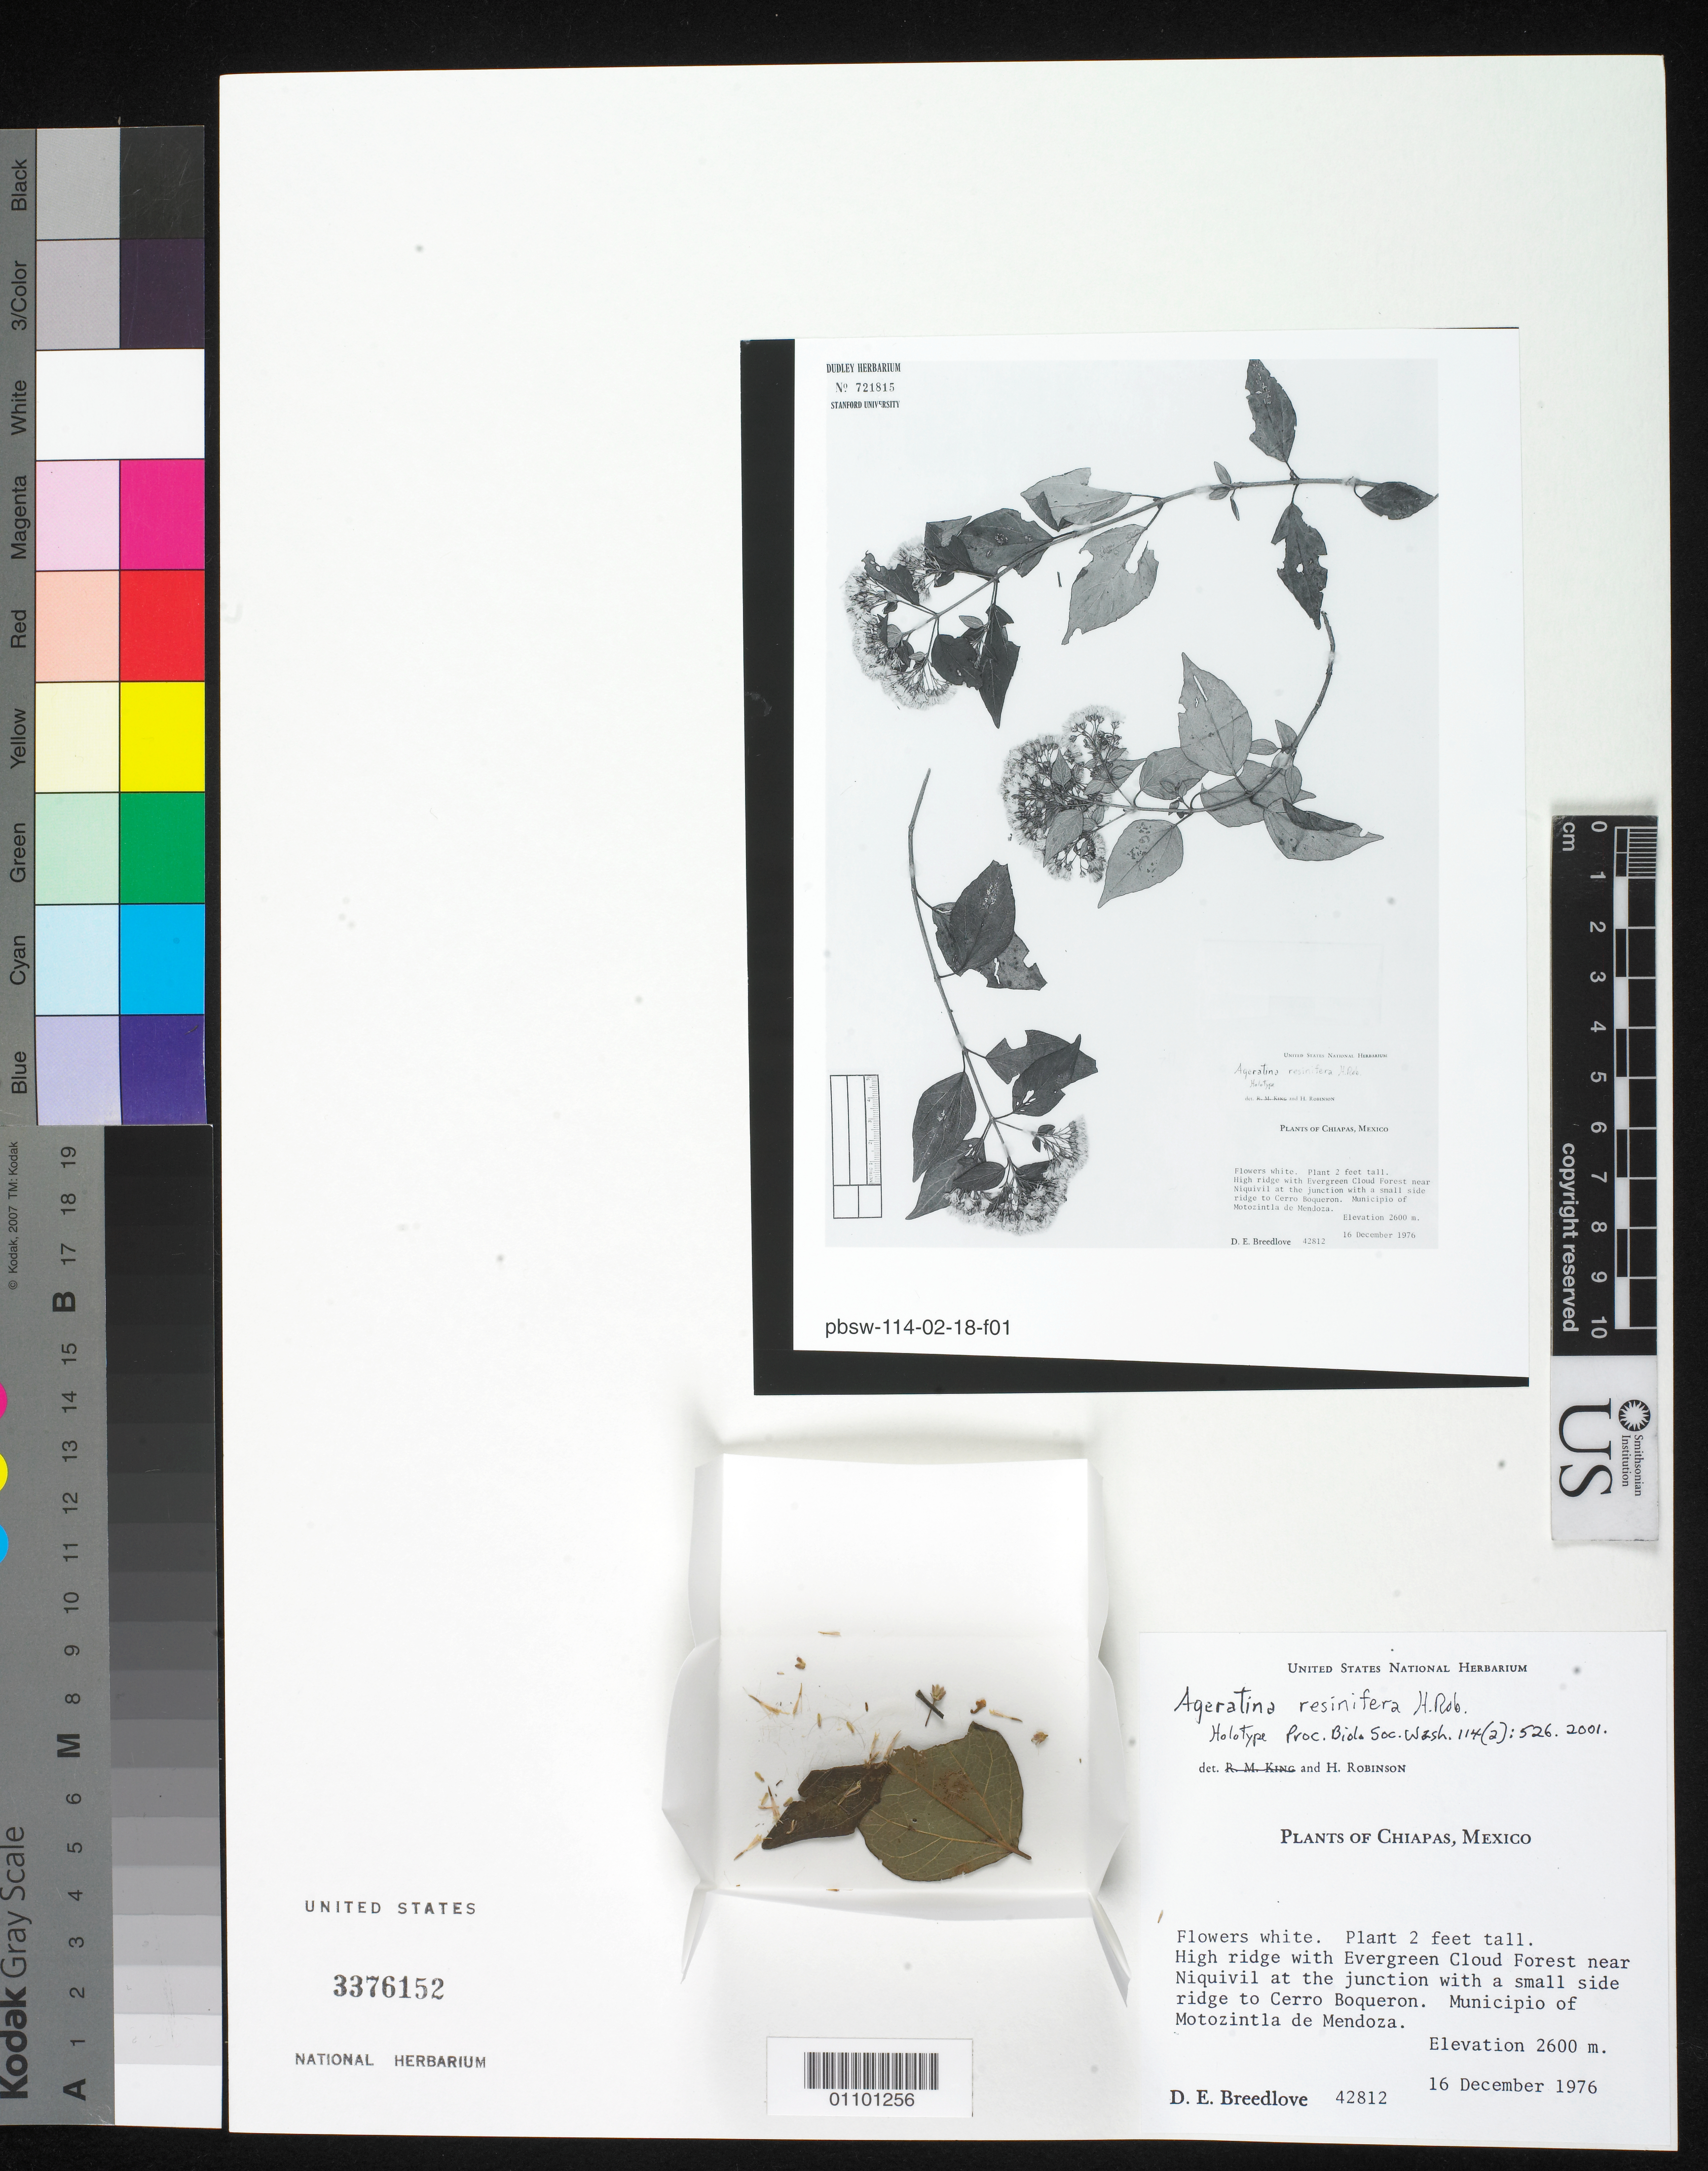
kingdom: Plantae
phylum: Tracheophyta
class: Magnoliopsida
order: Asterales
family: Asteraceae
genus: Ageratina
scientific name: Ageratina resinifera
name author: H. Rob.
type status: Isotype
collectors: D. E. Breedlove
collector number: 42812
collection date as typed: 16 Dec 1976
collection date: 1976-12-16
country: Mexico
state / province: Chiapas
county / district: Motozintla de Mendoza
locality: High ridge with Evergreen Cloud Forest near Niquivil at the junction with a small side ridge to Cerro Boqueron.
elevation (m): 2600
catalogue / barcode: US 3376152